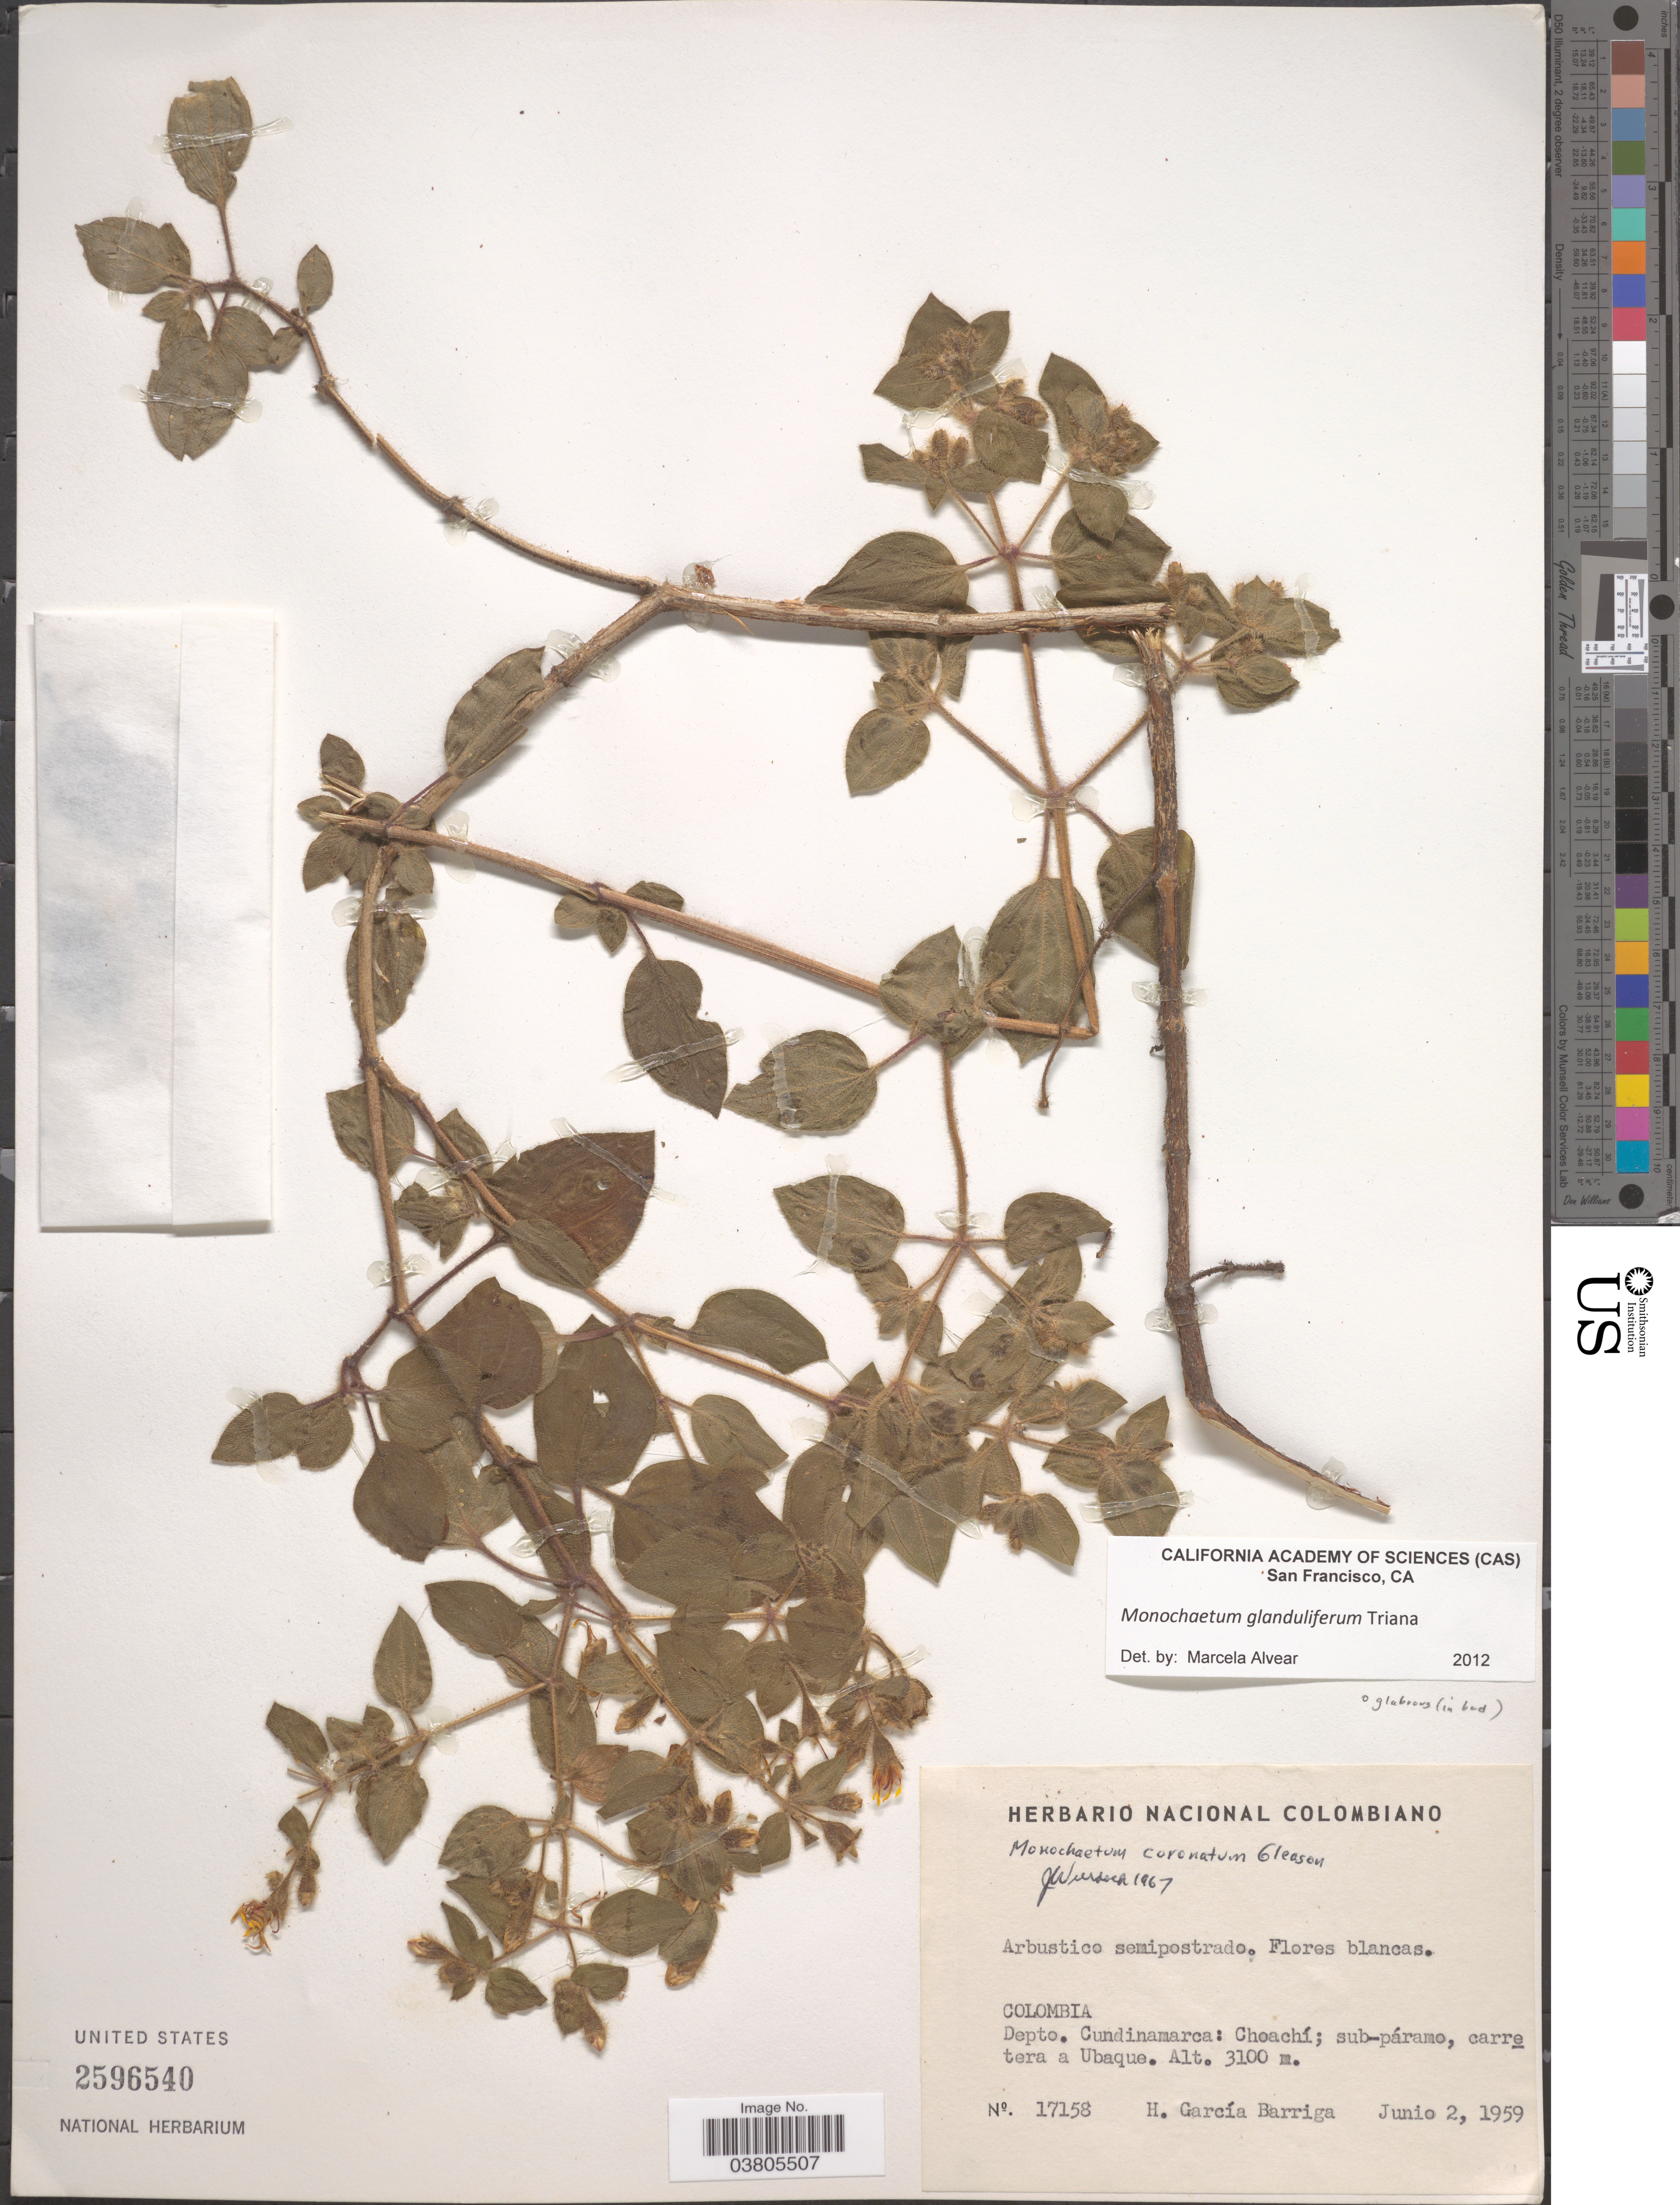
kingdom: Plantae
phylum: Tracheophyta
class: Magnoliopsida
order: Myrtales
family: Melastomataceae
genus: Monochaetum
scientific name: Monochaetum glanduliferum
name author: Triana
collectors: H. García Barriga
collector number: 17158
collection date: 1959-06-02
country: Colombia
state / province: Cundinamarca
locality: Depto, Cundinamarca: Choachí; sub-páramo, carretera a Ubaque.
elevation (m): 3100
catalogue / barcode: US 2596540